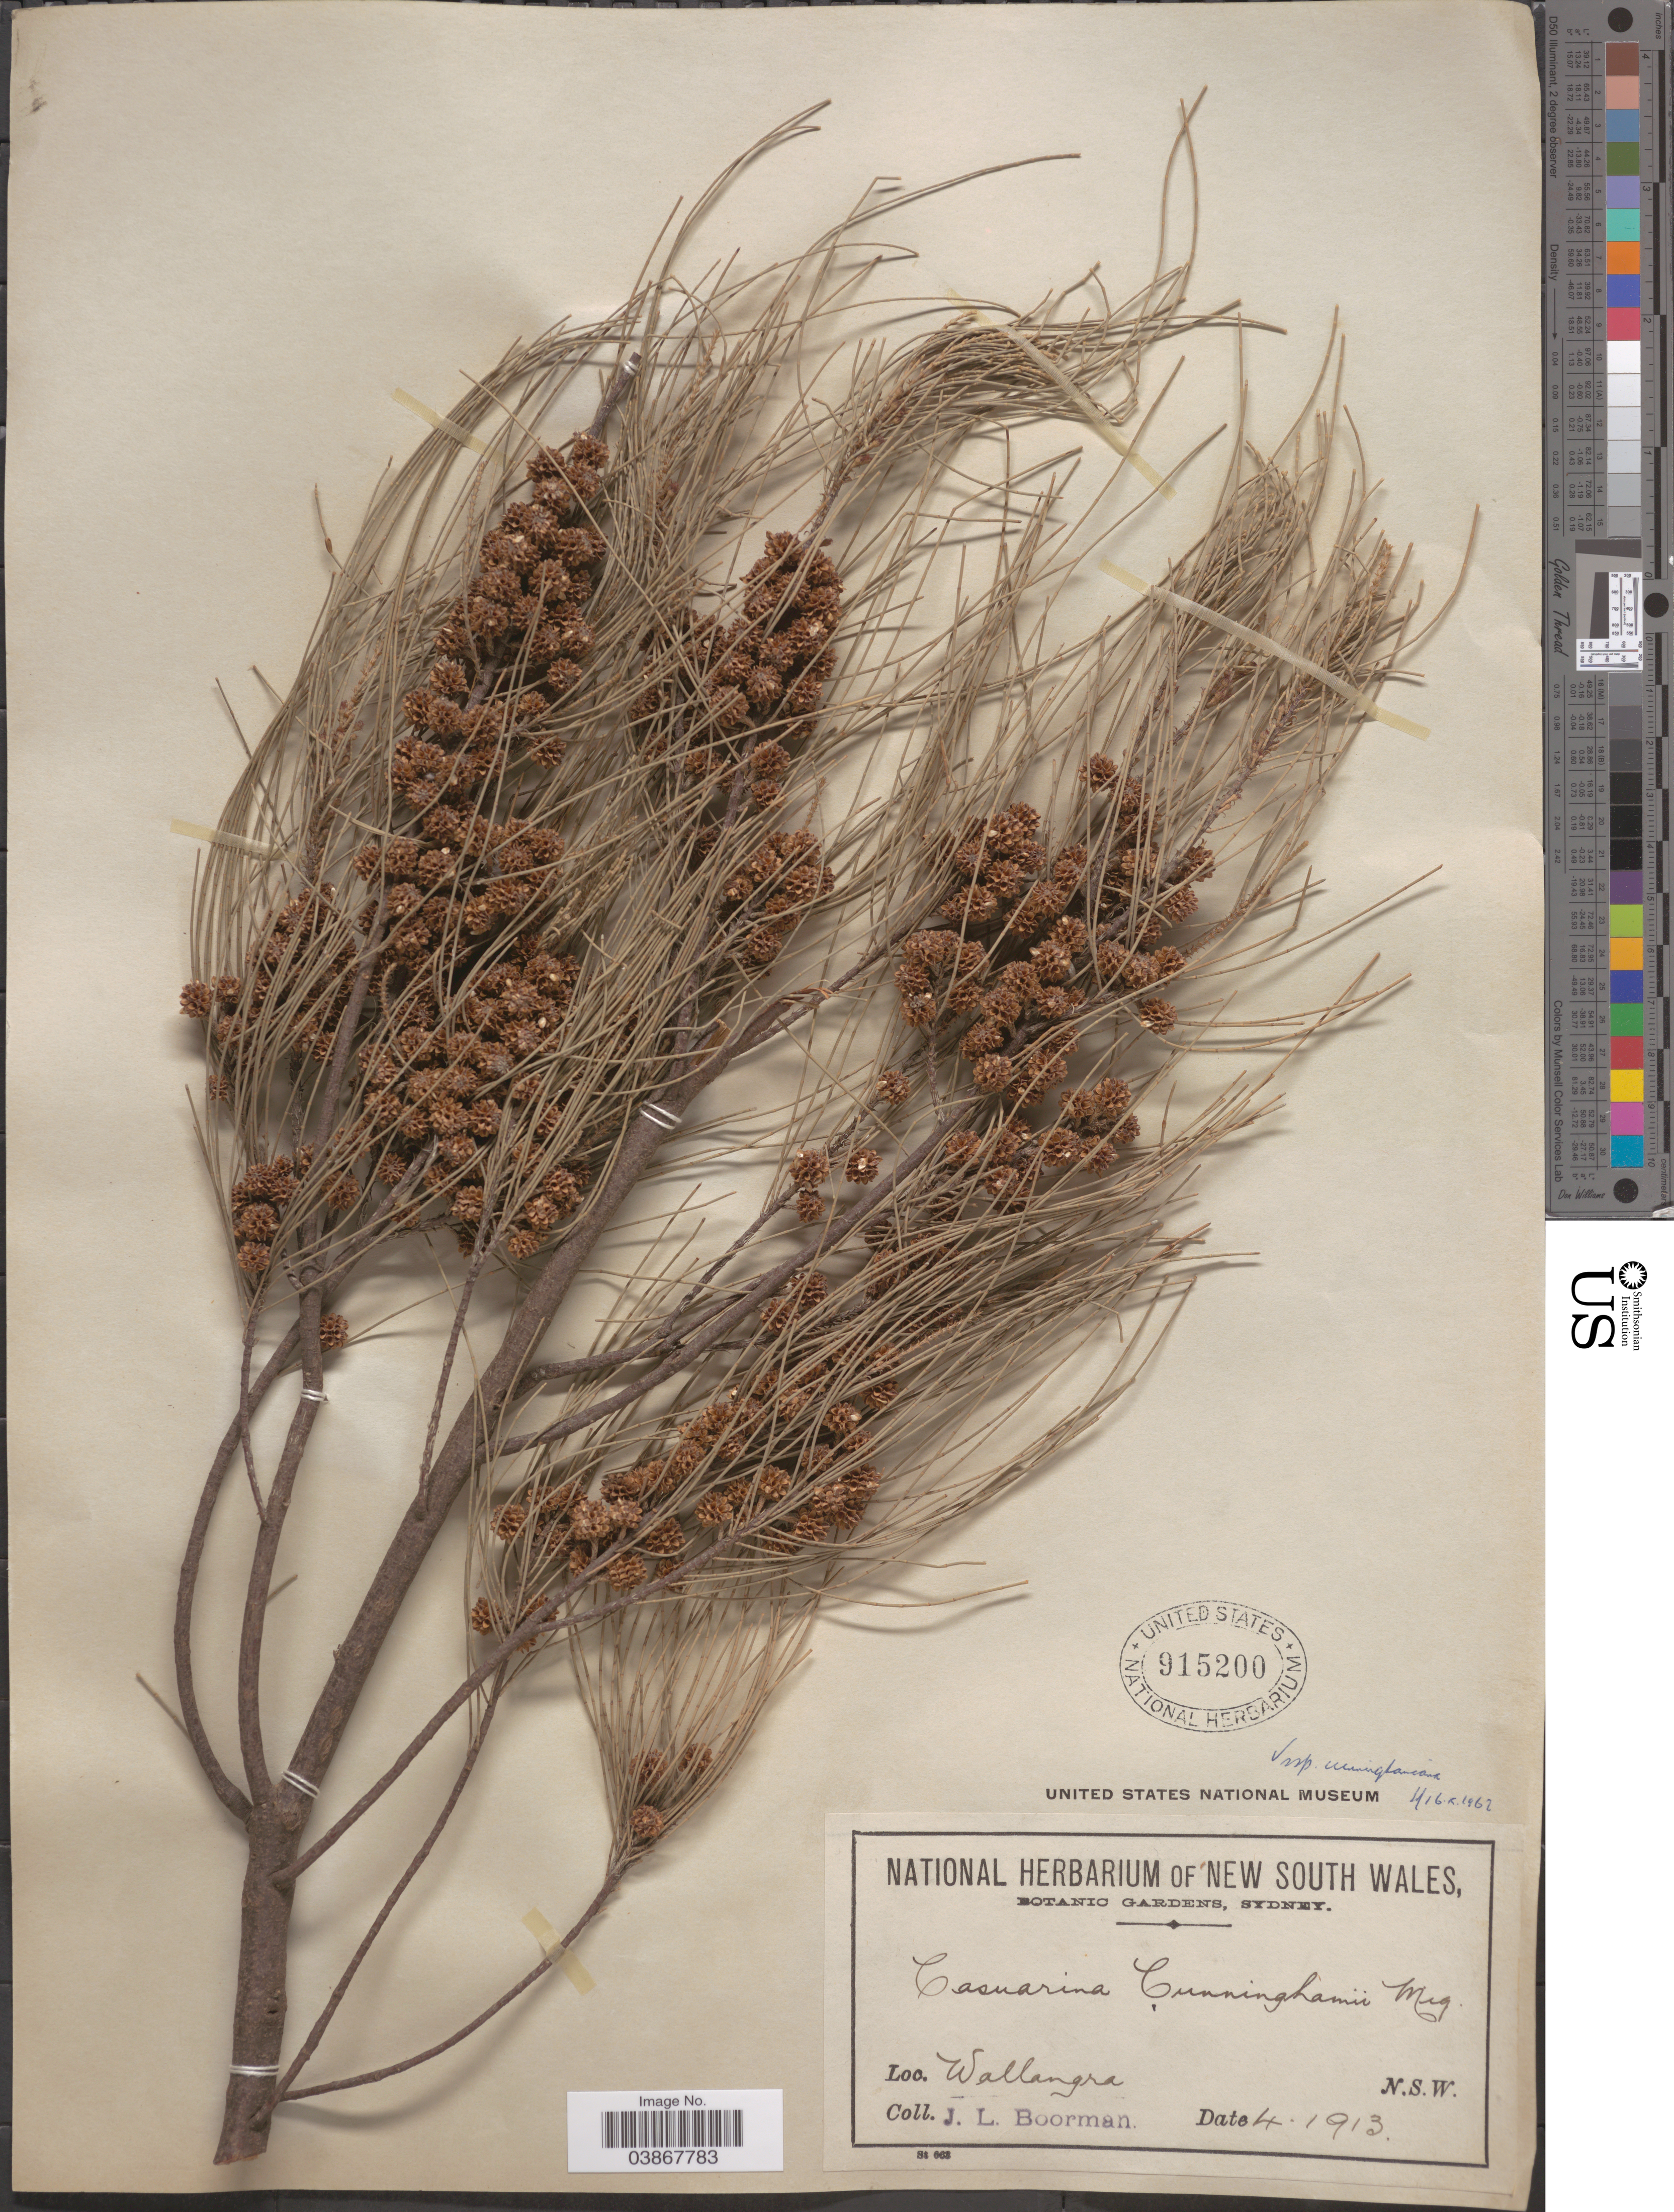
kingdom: Plantae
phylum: Tracheophyta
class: Magnoliopsida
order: Fagales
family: Casuarinaceae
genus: Casuarina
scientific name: Casuarina cunninghamiana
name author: Miq.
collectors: J. Boorman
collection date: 1913-04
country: Australia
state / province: New South Wales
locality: Wallangra.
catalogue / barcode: US 915200